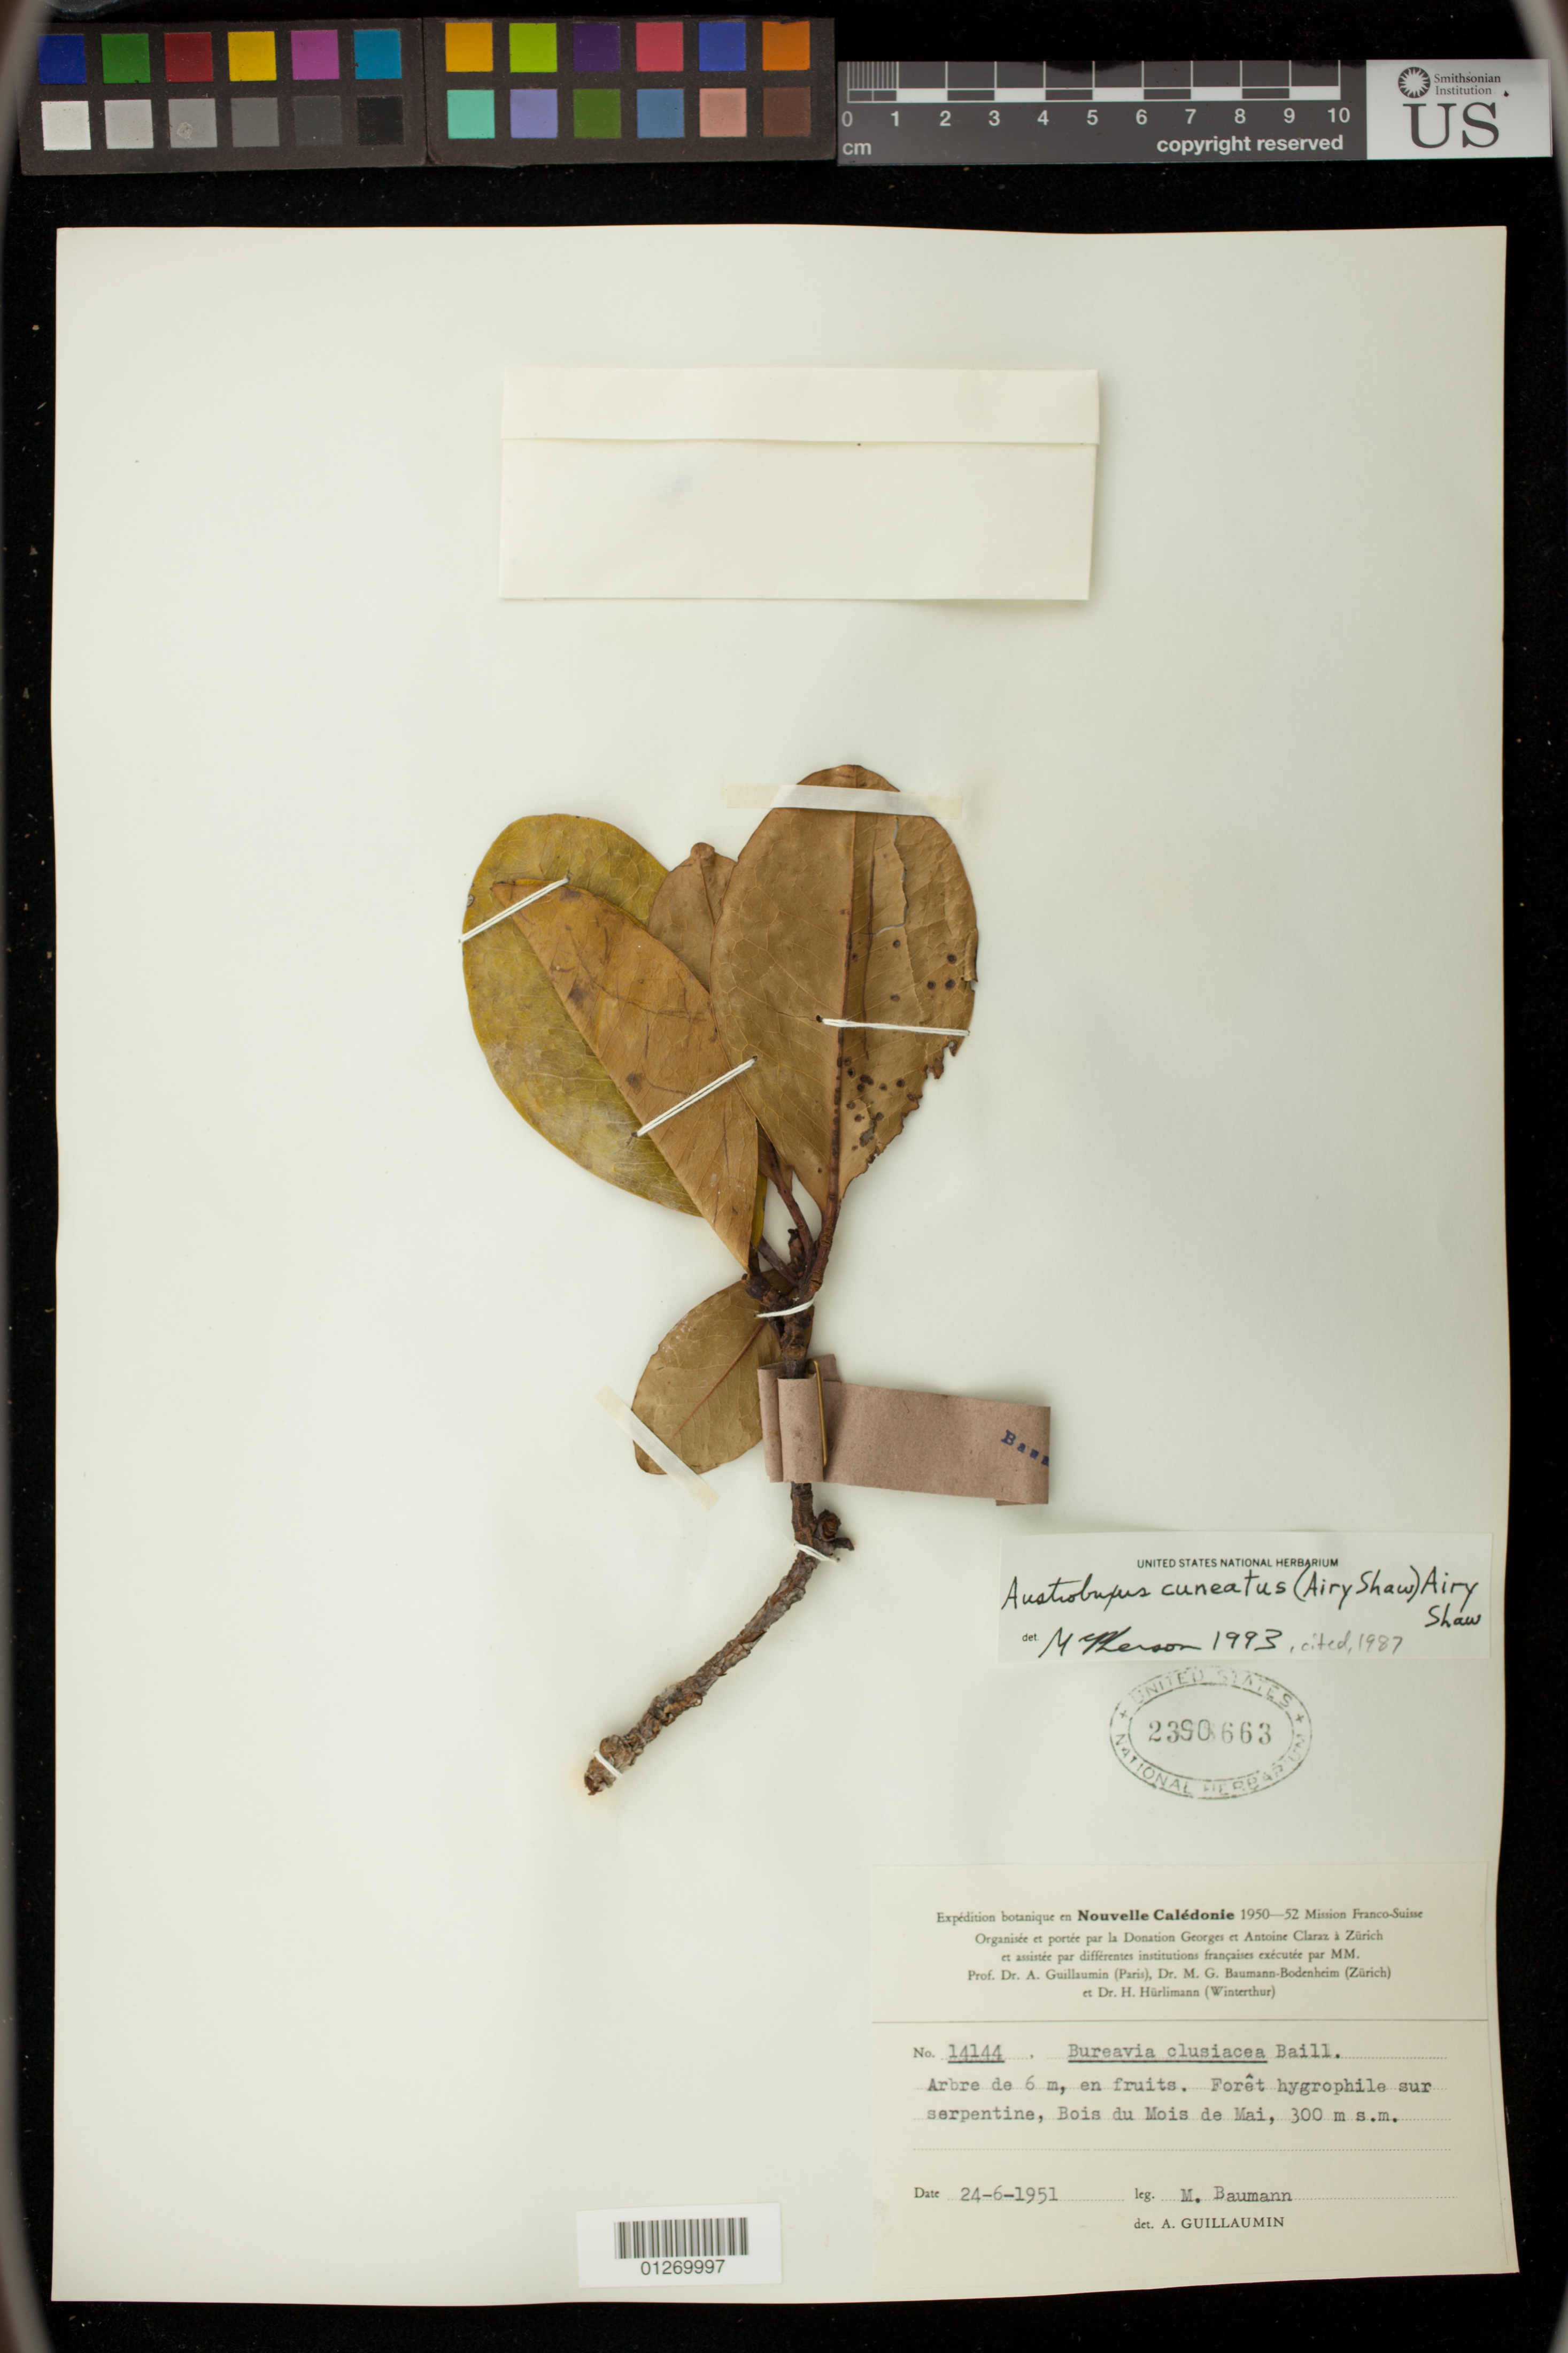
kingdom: Plantae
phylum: Tracheophyta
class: Magnoliopsida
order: Malpighiales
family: Picrodendraceae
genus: Austrobuxus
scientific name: Austrobuxus cuneatus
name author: (Airy Shaw) Airy Shaw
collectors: M. Baumann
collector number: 14144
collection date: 1951-06-24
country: New Caledonia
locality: Forêt hygrophile sur serpentine, Bois de Mois de Mai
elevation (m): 300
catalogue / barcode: US 2390663